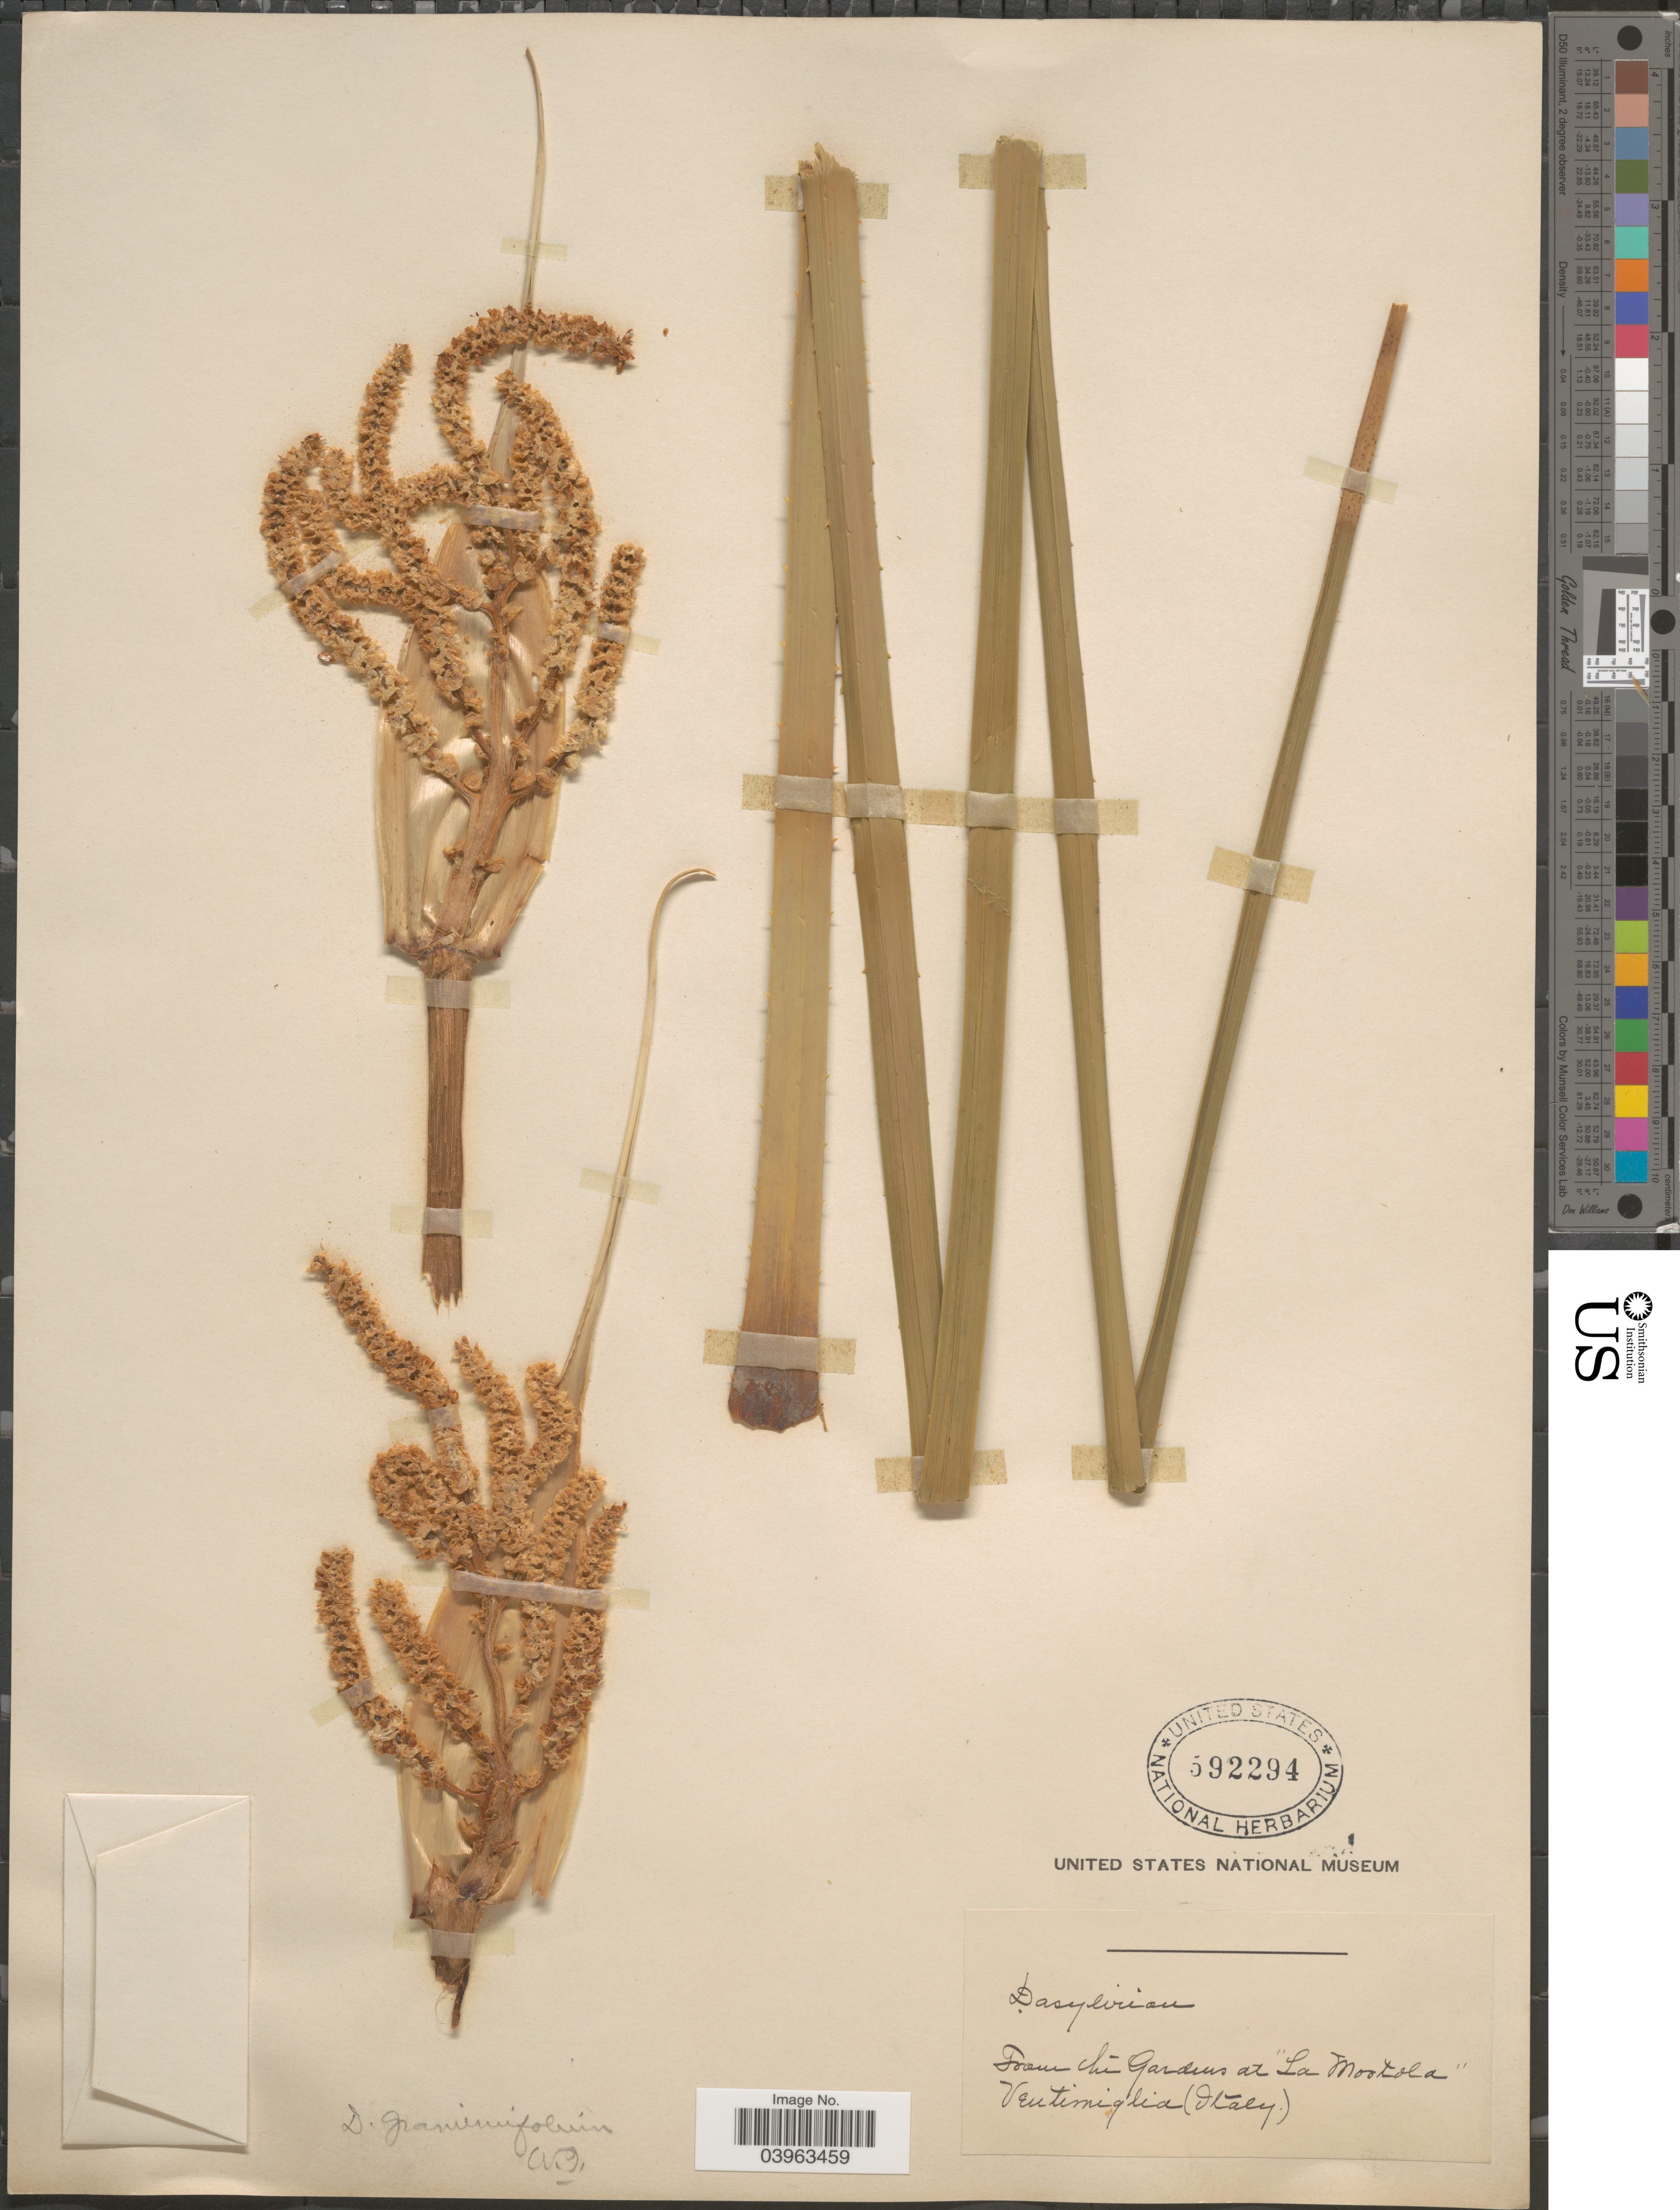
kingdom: Plantae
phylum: Tracheophyta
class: Liliopsida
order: Asparagales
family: Asparagaceae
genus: Dasylirion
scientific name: Dasylirion graminifolium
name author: (Zucc.) Zucc.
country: Italy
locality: From chi Gardens at "La Mortola" Ventimiglia (Italy).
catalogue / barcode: US 592294